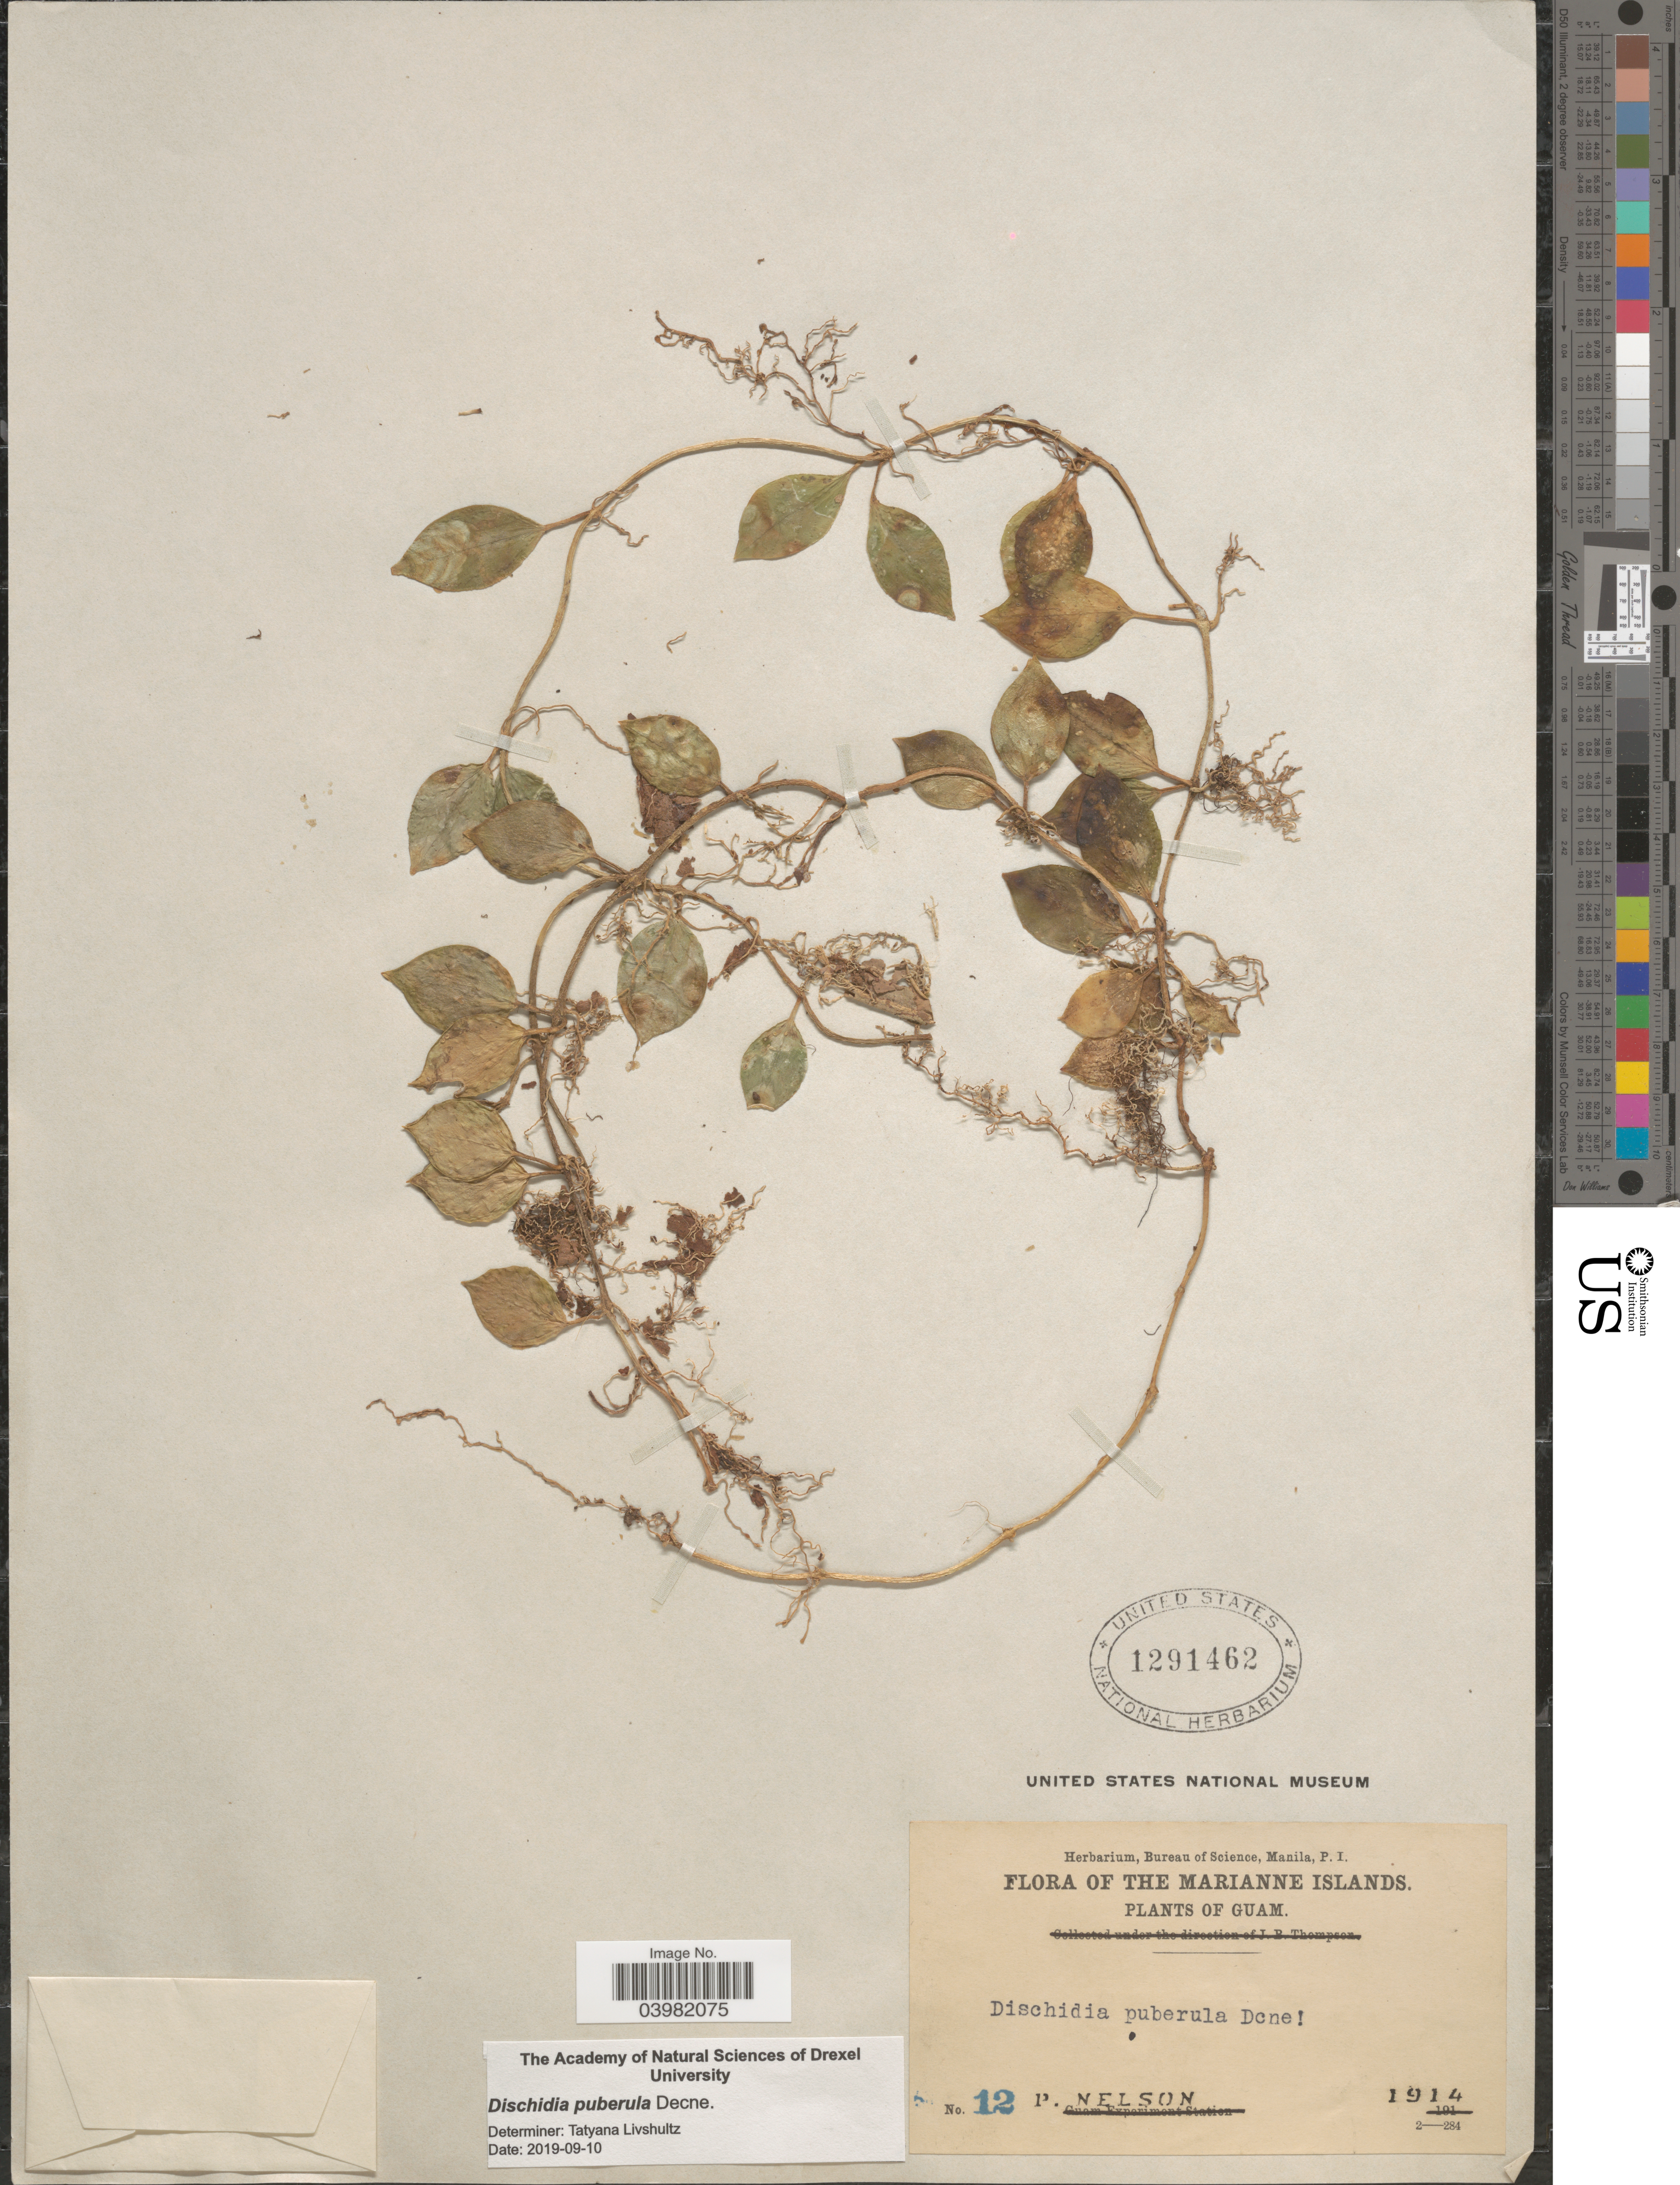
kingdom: Plantae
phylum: Tracheophyta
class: Magnoliopsida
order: Gentianales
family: Apocynaceae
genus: Dischidia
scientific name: Dischidia puberula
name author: Decne.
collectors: P. Nelson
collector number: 12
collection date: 1914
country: Guam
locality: The Marianne Islands.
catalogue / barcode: US 1291462